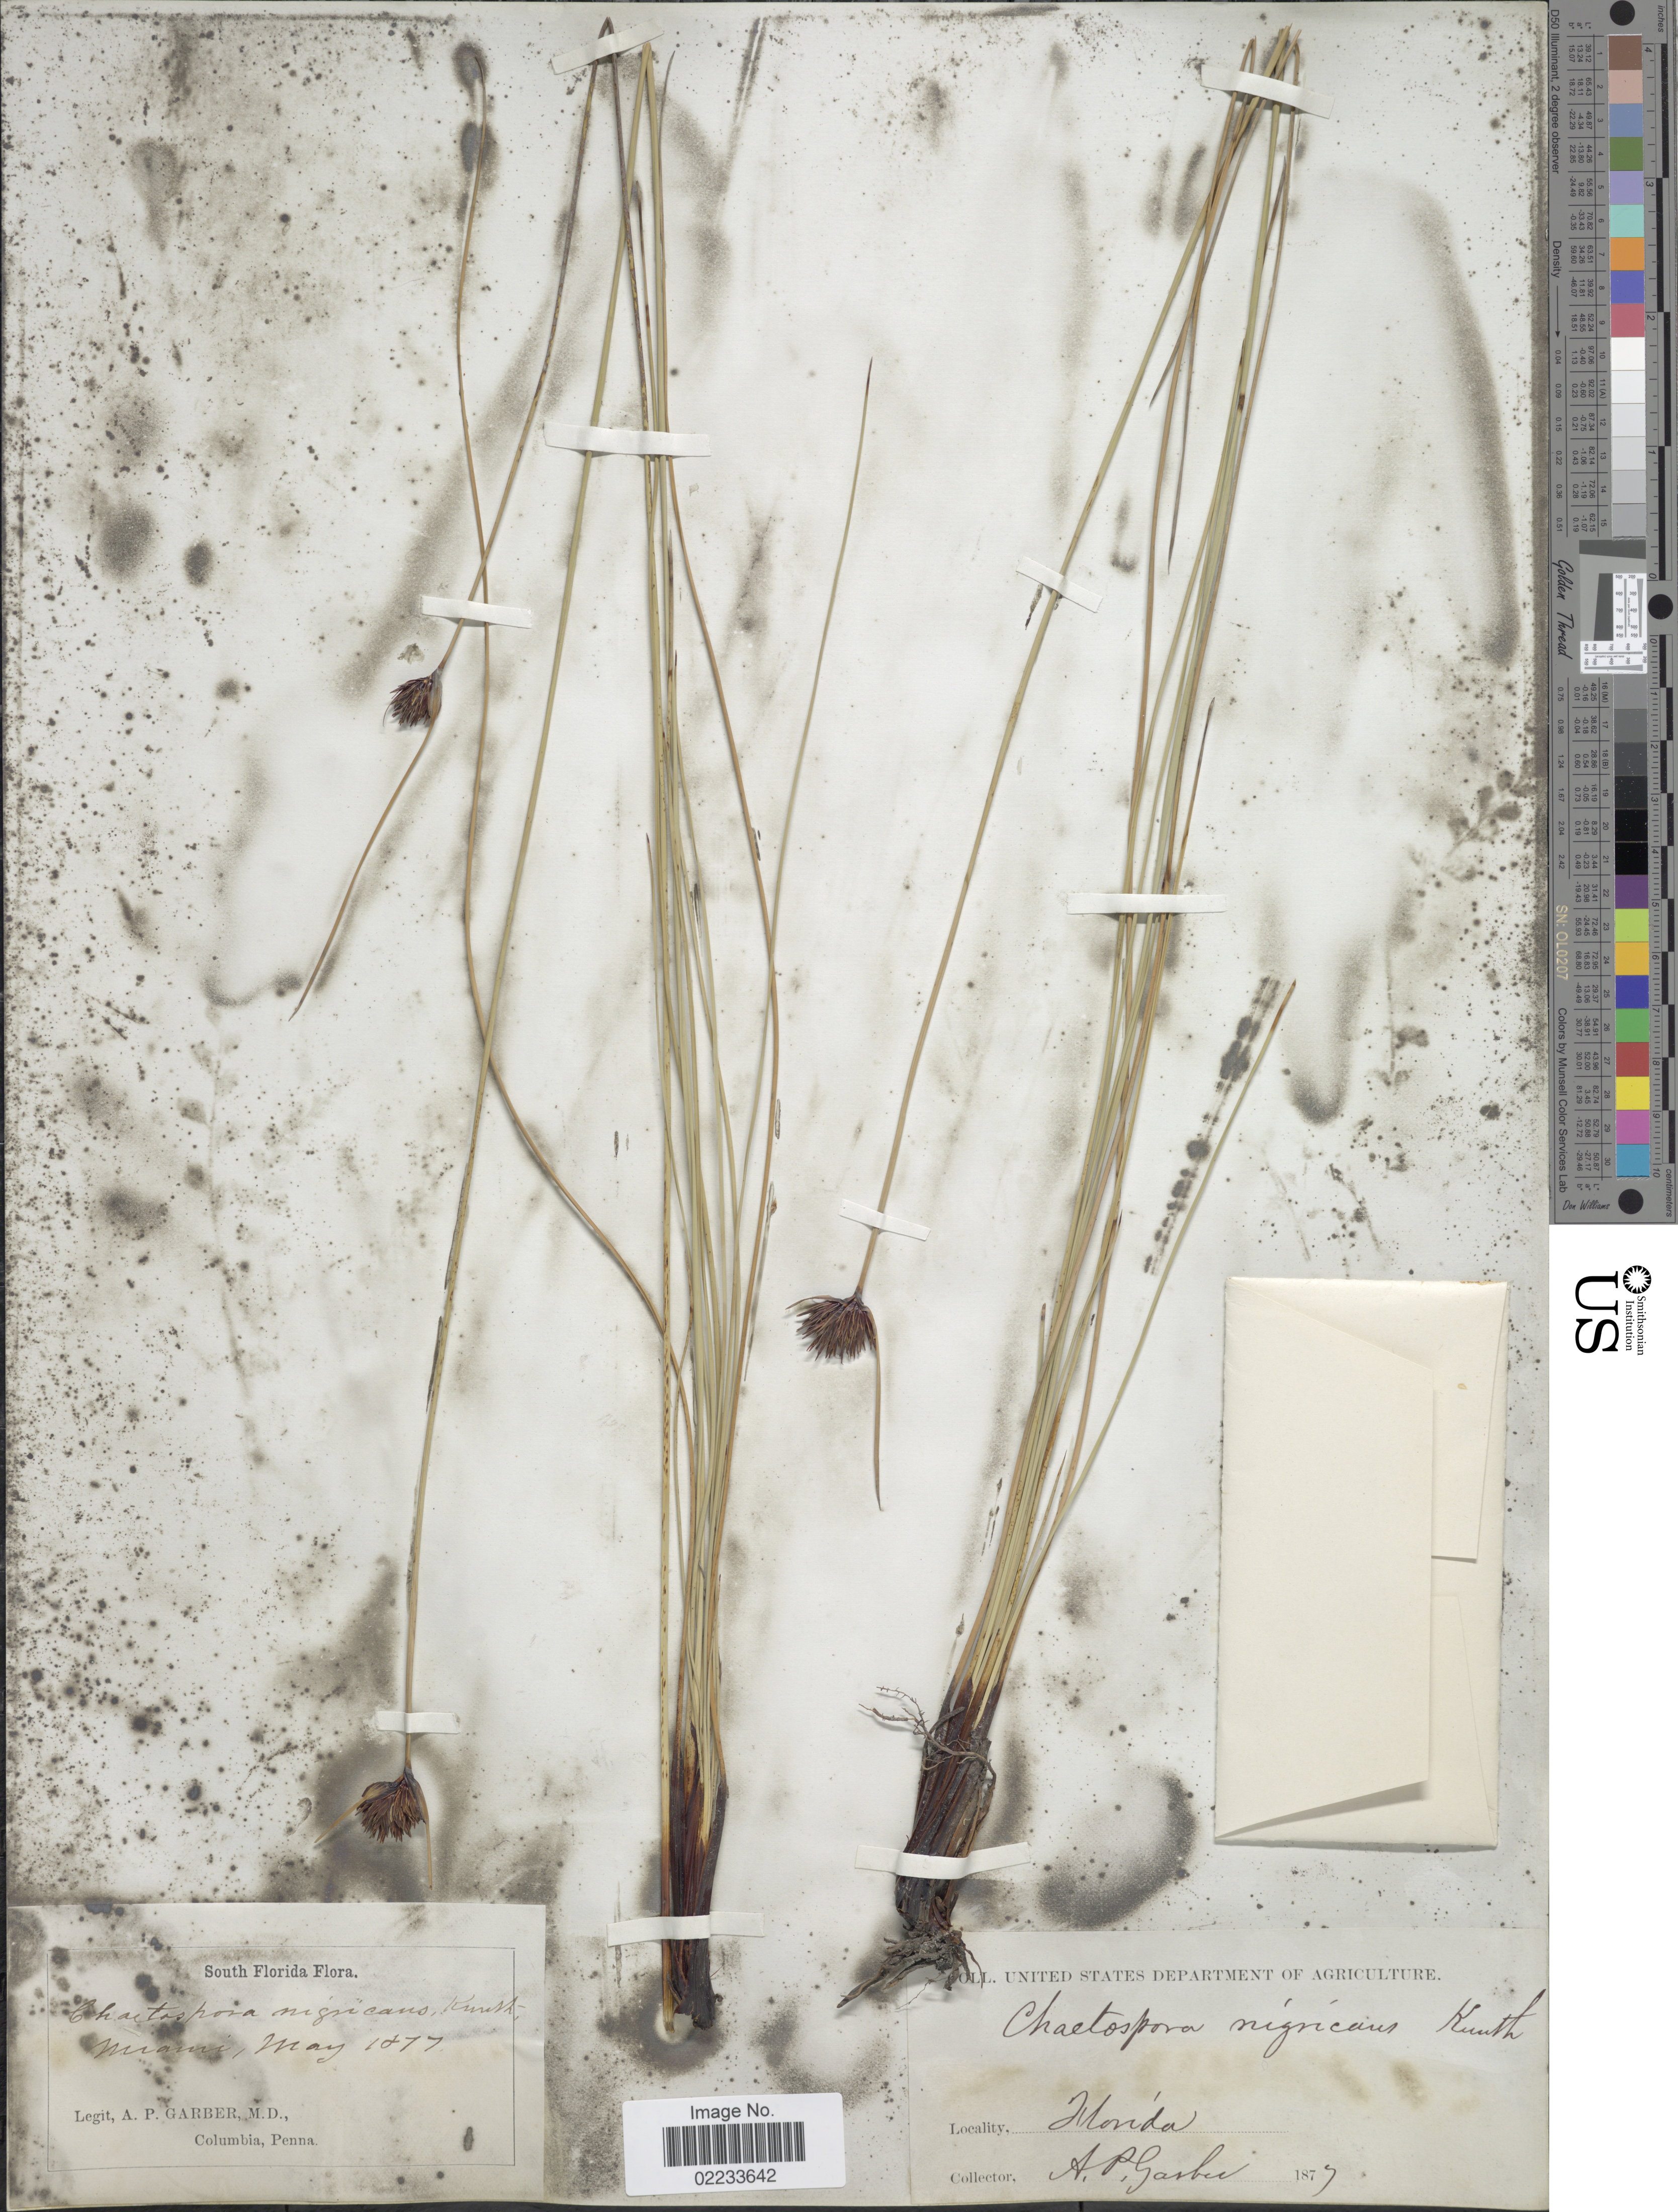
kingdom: Plantae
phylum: Tracheophyta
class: Liliopsida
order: Poales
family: Cyperaceae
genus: Schoenus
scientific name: Schoenus nigricans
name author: L.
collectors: A. P. Garber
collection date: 1877-05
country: United States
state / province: Florida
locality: South Florida, Miami